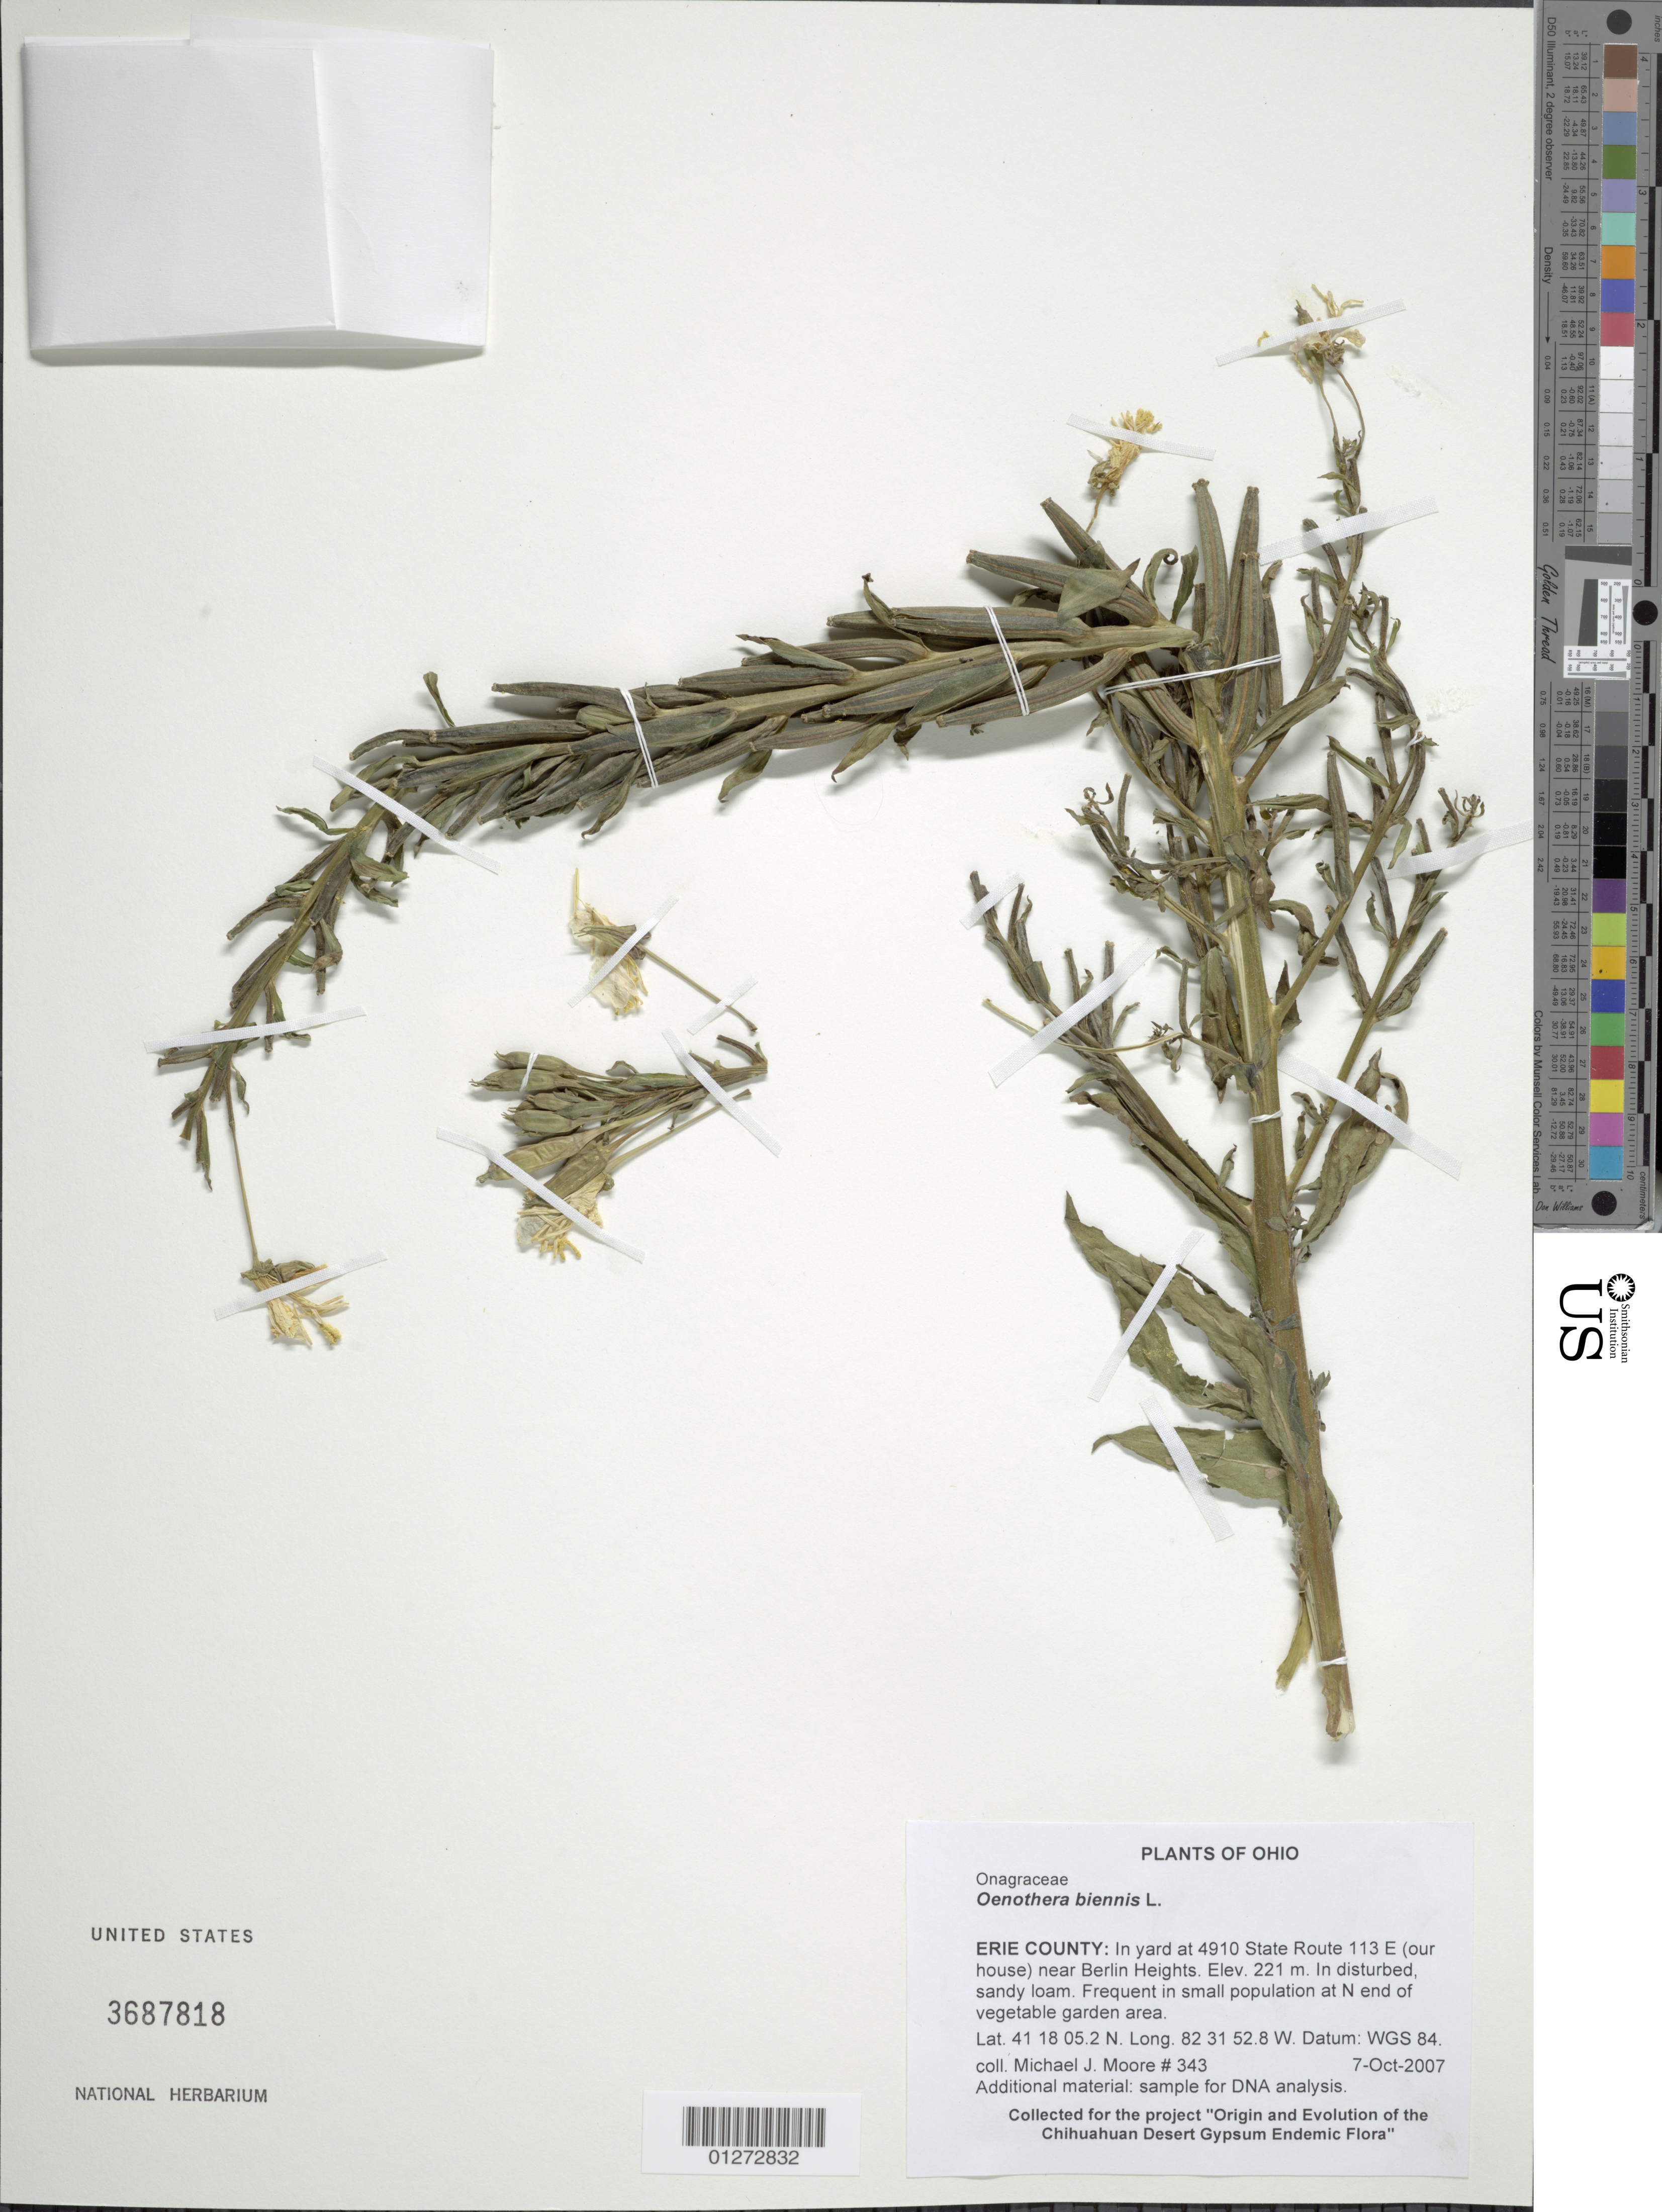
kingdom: Plantae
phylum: Tracheophyta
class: Magnoliopsida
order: Myrtales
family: Onagraceae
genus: Oenothera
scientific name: Oenothera biennis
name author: L.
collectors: M. J. Moore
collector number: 343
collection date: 2003-10-06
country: United States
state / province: Ohio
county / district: Erie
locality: In yard at 4910 State Route 113 E (our house) near Berlin Heights.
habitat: In disturbed, sandy loam.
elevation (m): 221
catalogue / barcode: US 3687818